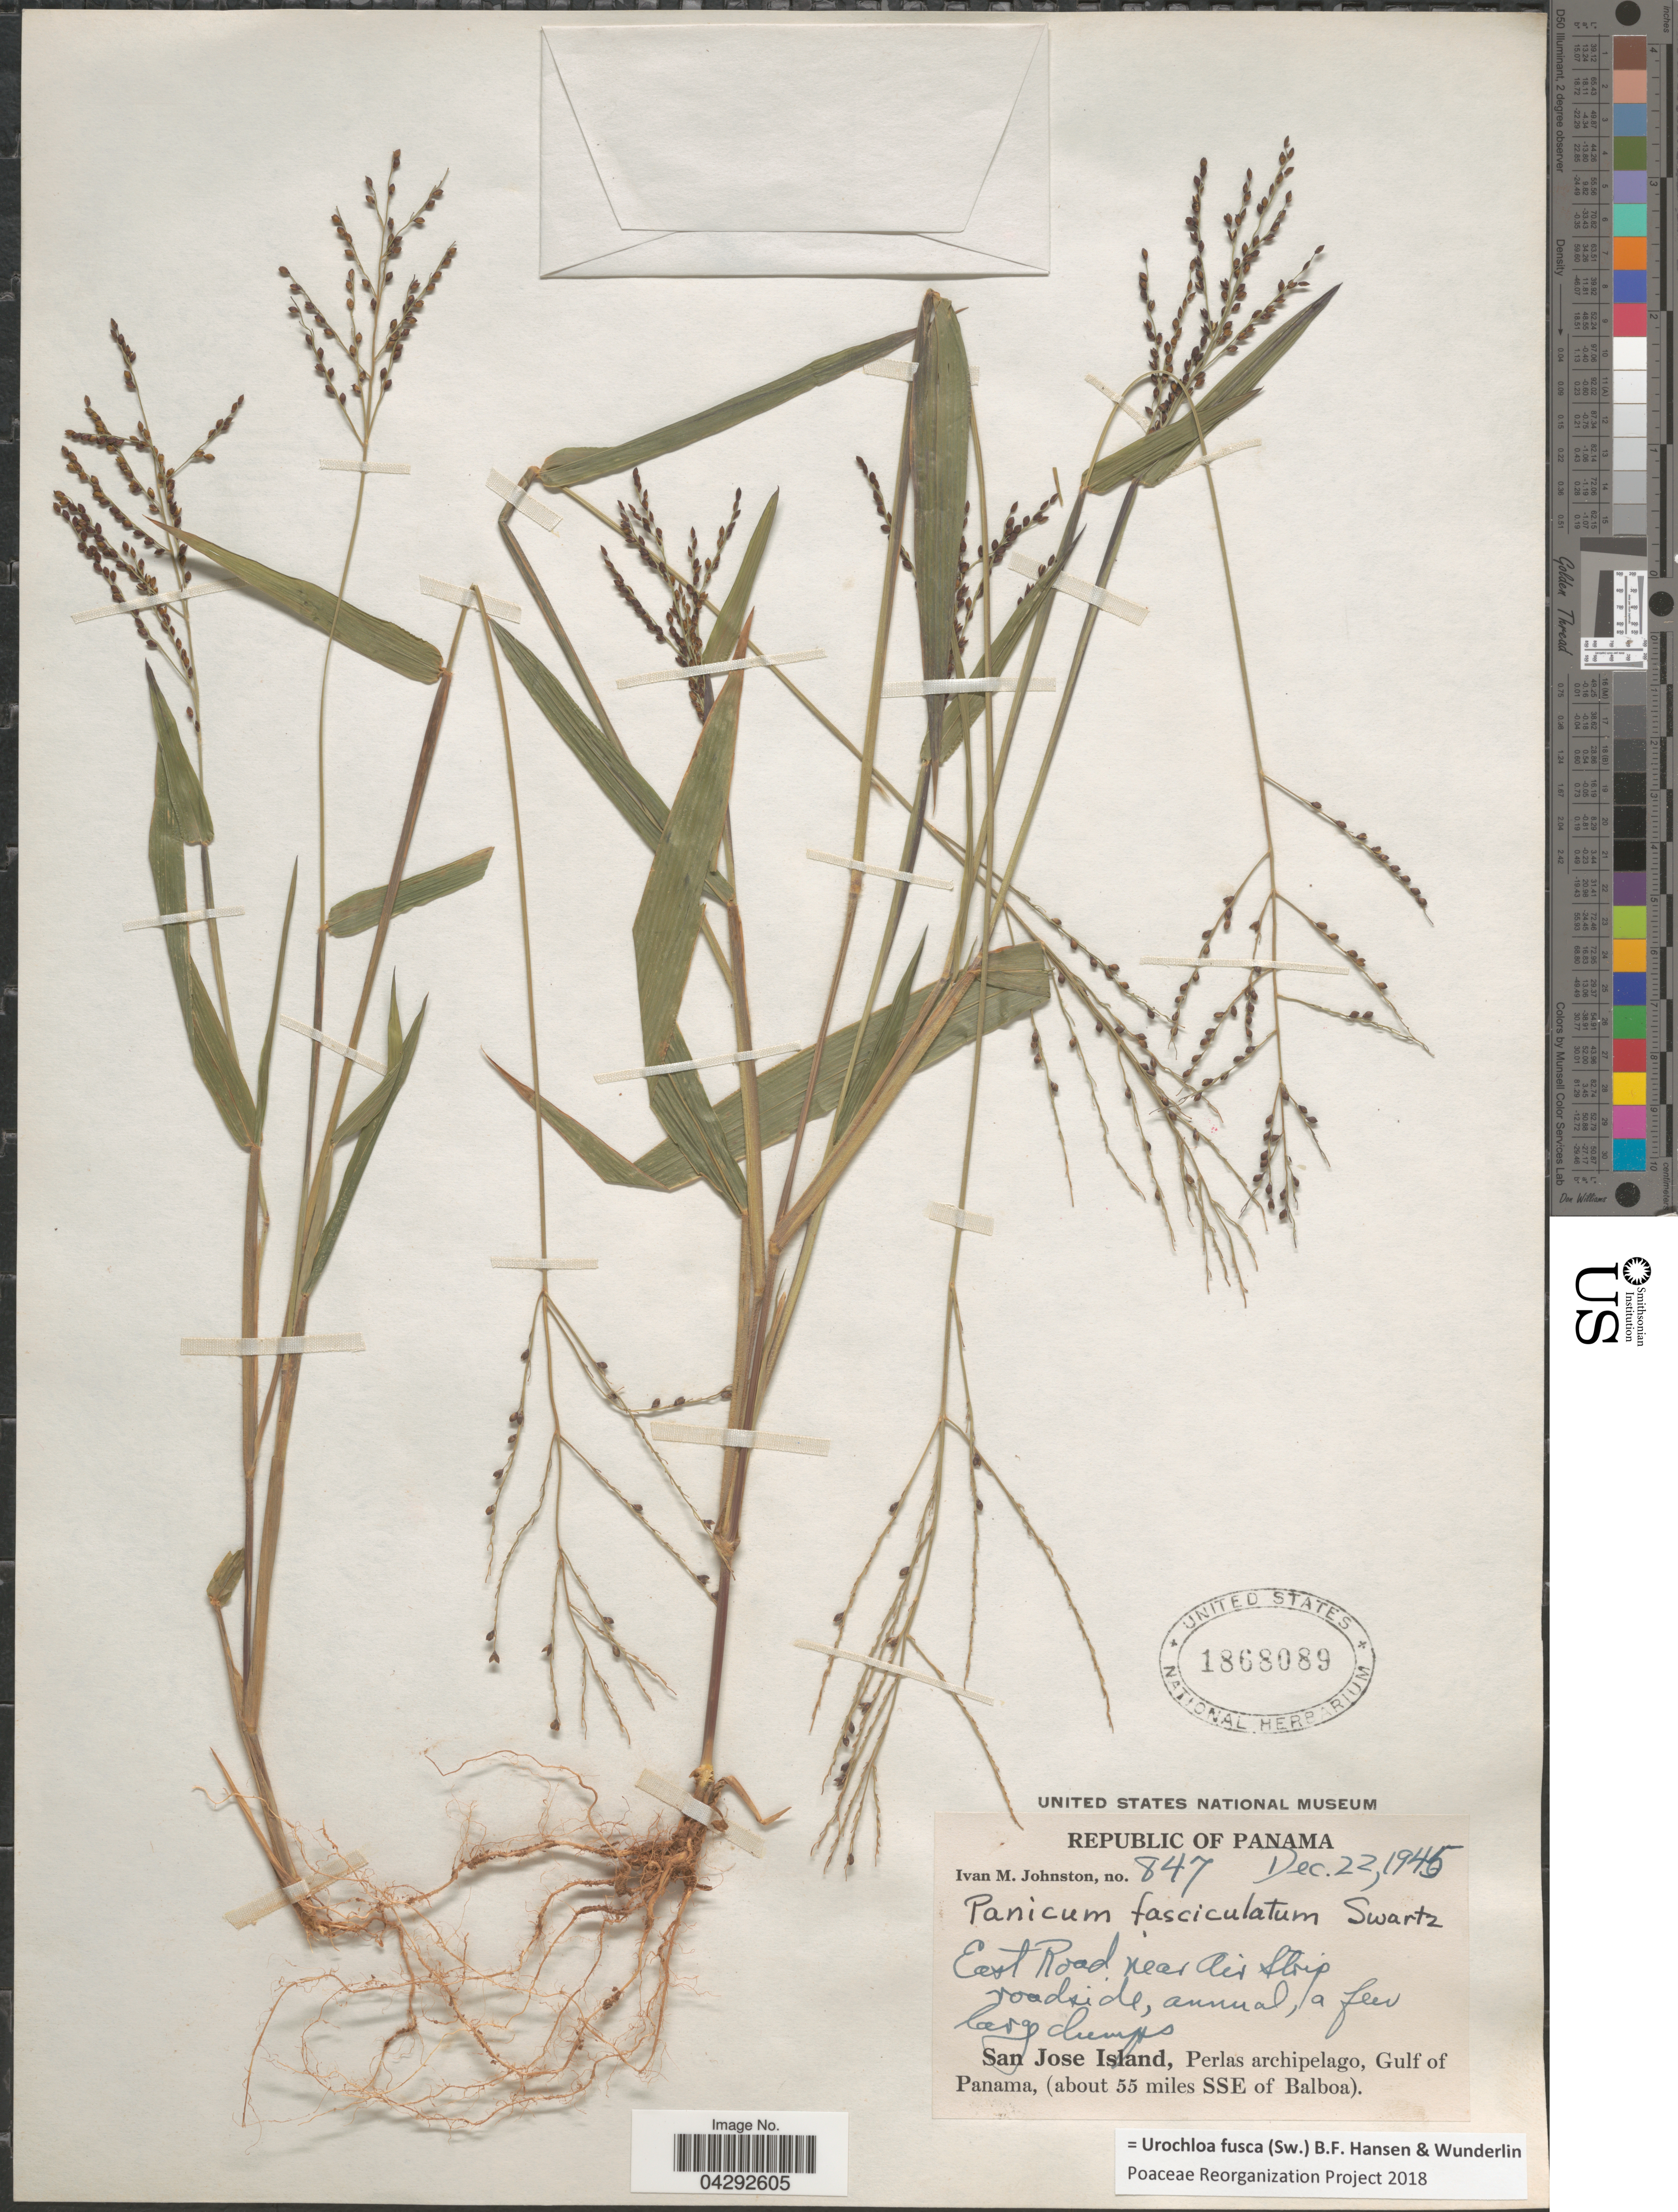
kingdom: Plantae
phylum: Tracheophyta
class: Liliopsida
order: Poales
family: Poaceae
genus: Urochloa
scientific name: Urochloa fusca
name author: (Sw.) B.F. Hansen & Wunderlin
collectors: I.M. Johnston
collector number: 847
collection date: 1945-12-22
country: Panama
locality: Republic of Panama. East Road near Air Strip roadside. San Jose Island, Perlas archipelago, Gulf of Panama, (about 55 miles SSE of Balboa).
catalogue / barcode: US 1868089